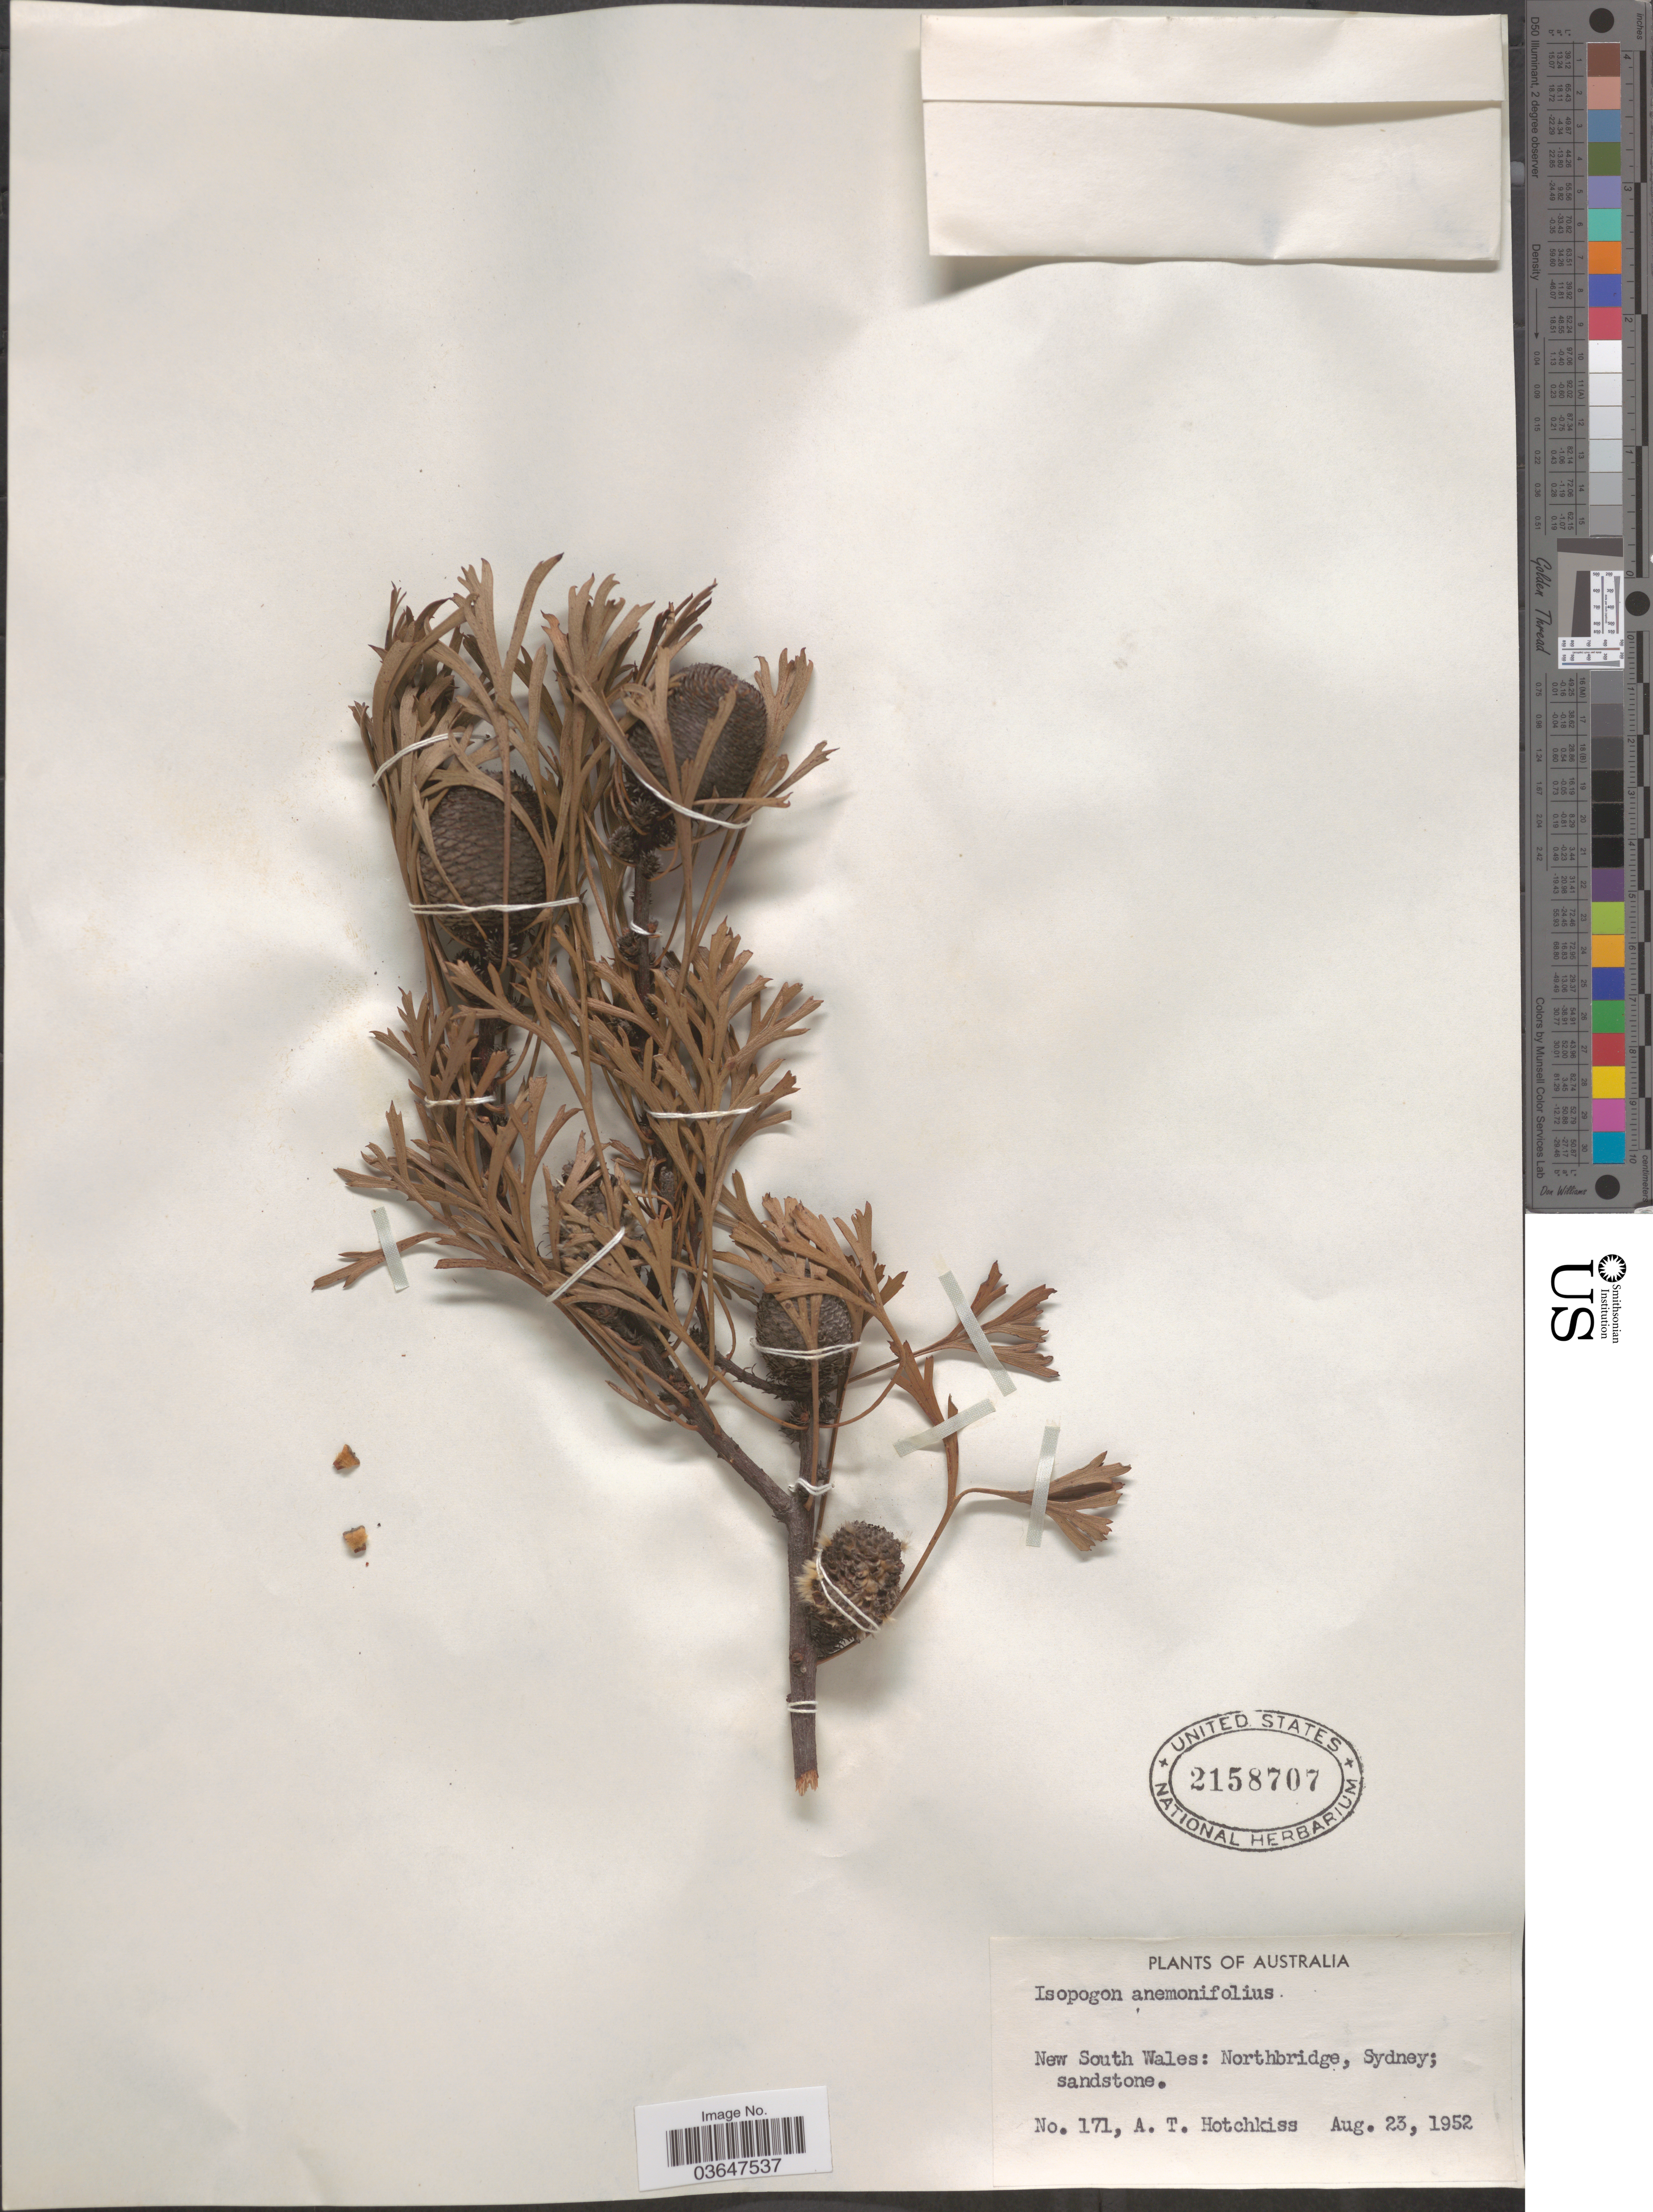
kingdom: Plantae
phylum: Tracheophyta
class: Magnoliopsida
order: Proteales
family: Proteaceae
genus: Isopogon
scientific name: Isopogon anemonifolius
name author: (Salisb.) Knight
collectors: A. Hotchkiss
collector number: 171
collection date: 1952-08-23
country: Australia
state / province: New South Wales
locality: Northbridge, Sydney.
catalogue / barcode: US 2158707